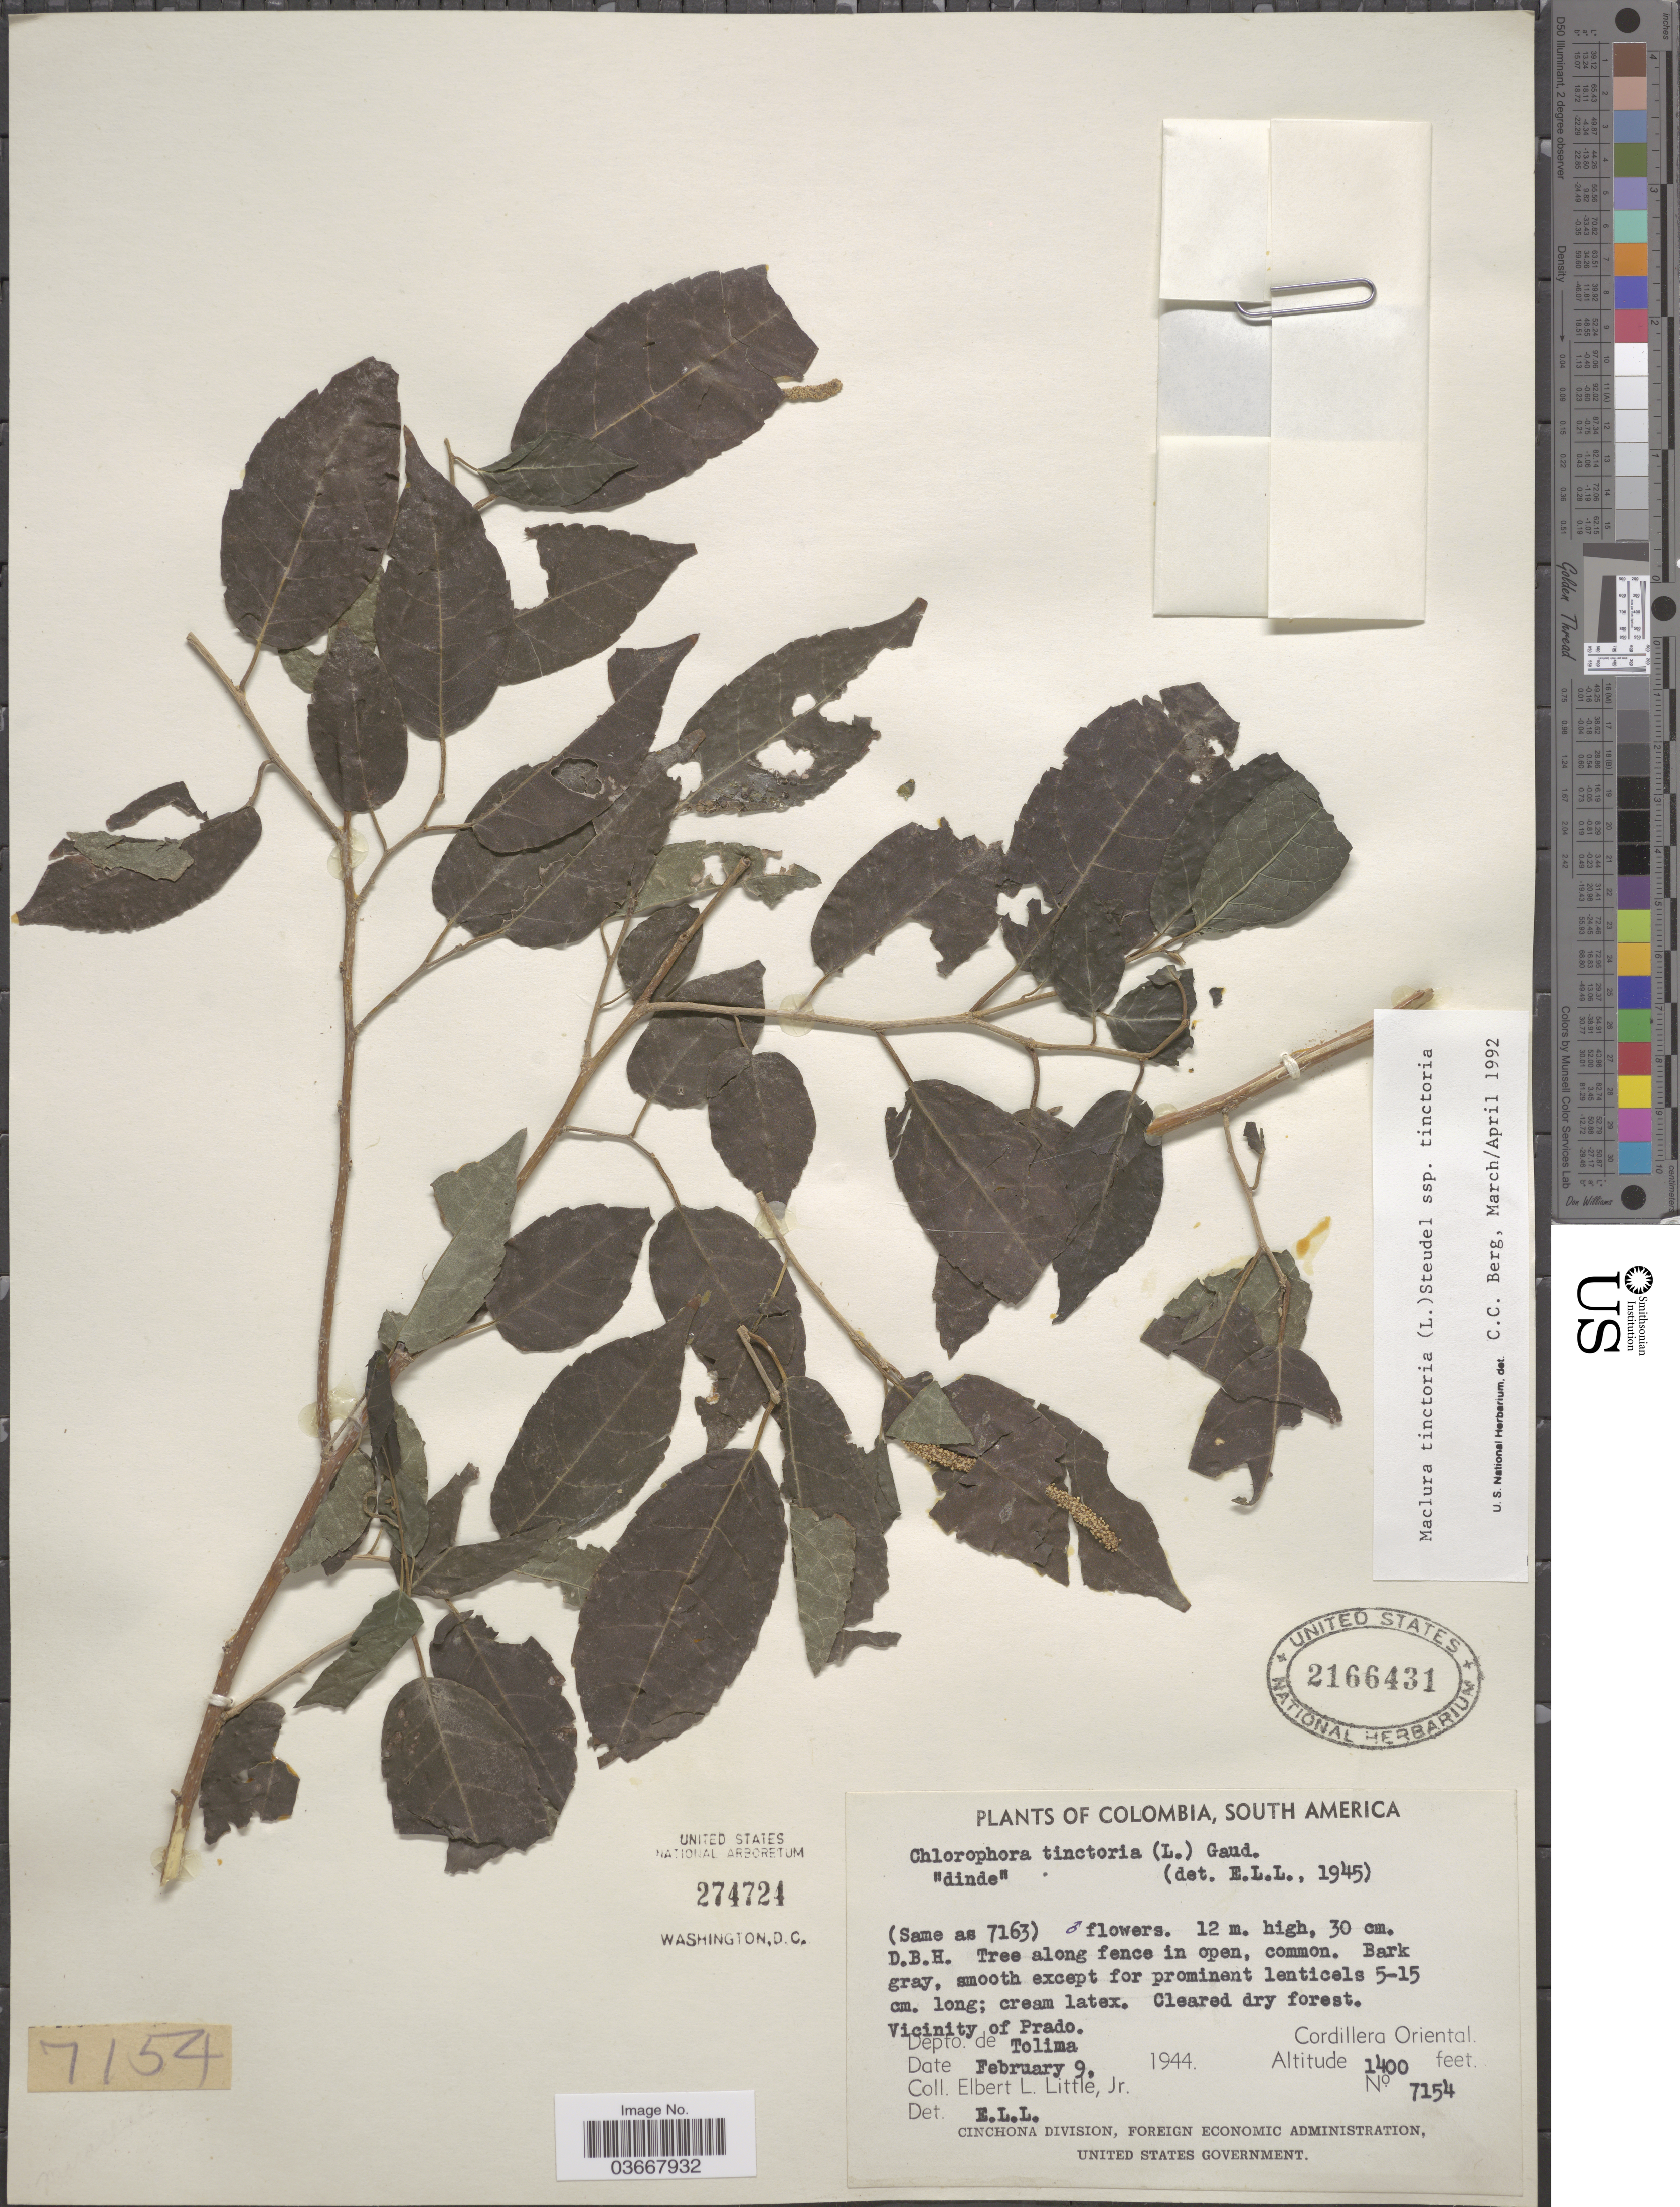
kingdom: Plantae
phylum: Tracheophyta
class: Magnoliopsida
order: Rosales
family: Moraceae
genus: Maclura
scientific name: Maclura tinctoria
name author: (L.) D. Don ex Steud.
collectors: E. L. Little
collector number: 7154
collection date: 1944-02-09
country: Colombia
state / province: Tolima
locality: Vicinity of Prado. Depto. de Tolima. Cordillera Oriental.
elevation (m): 427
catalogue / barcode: US 2166431